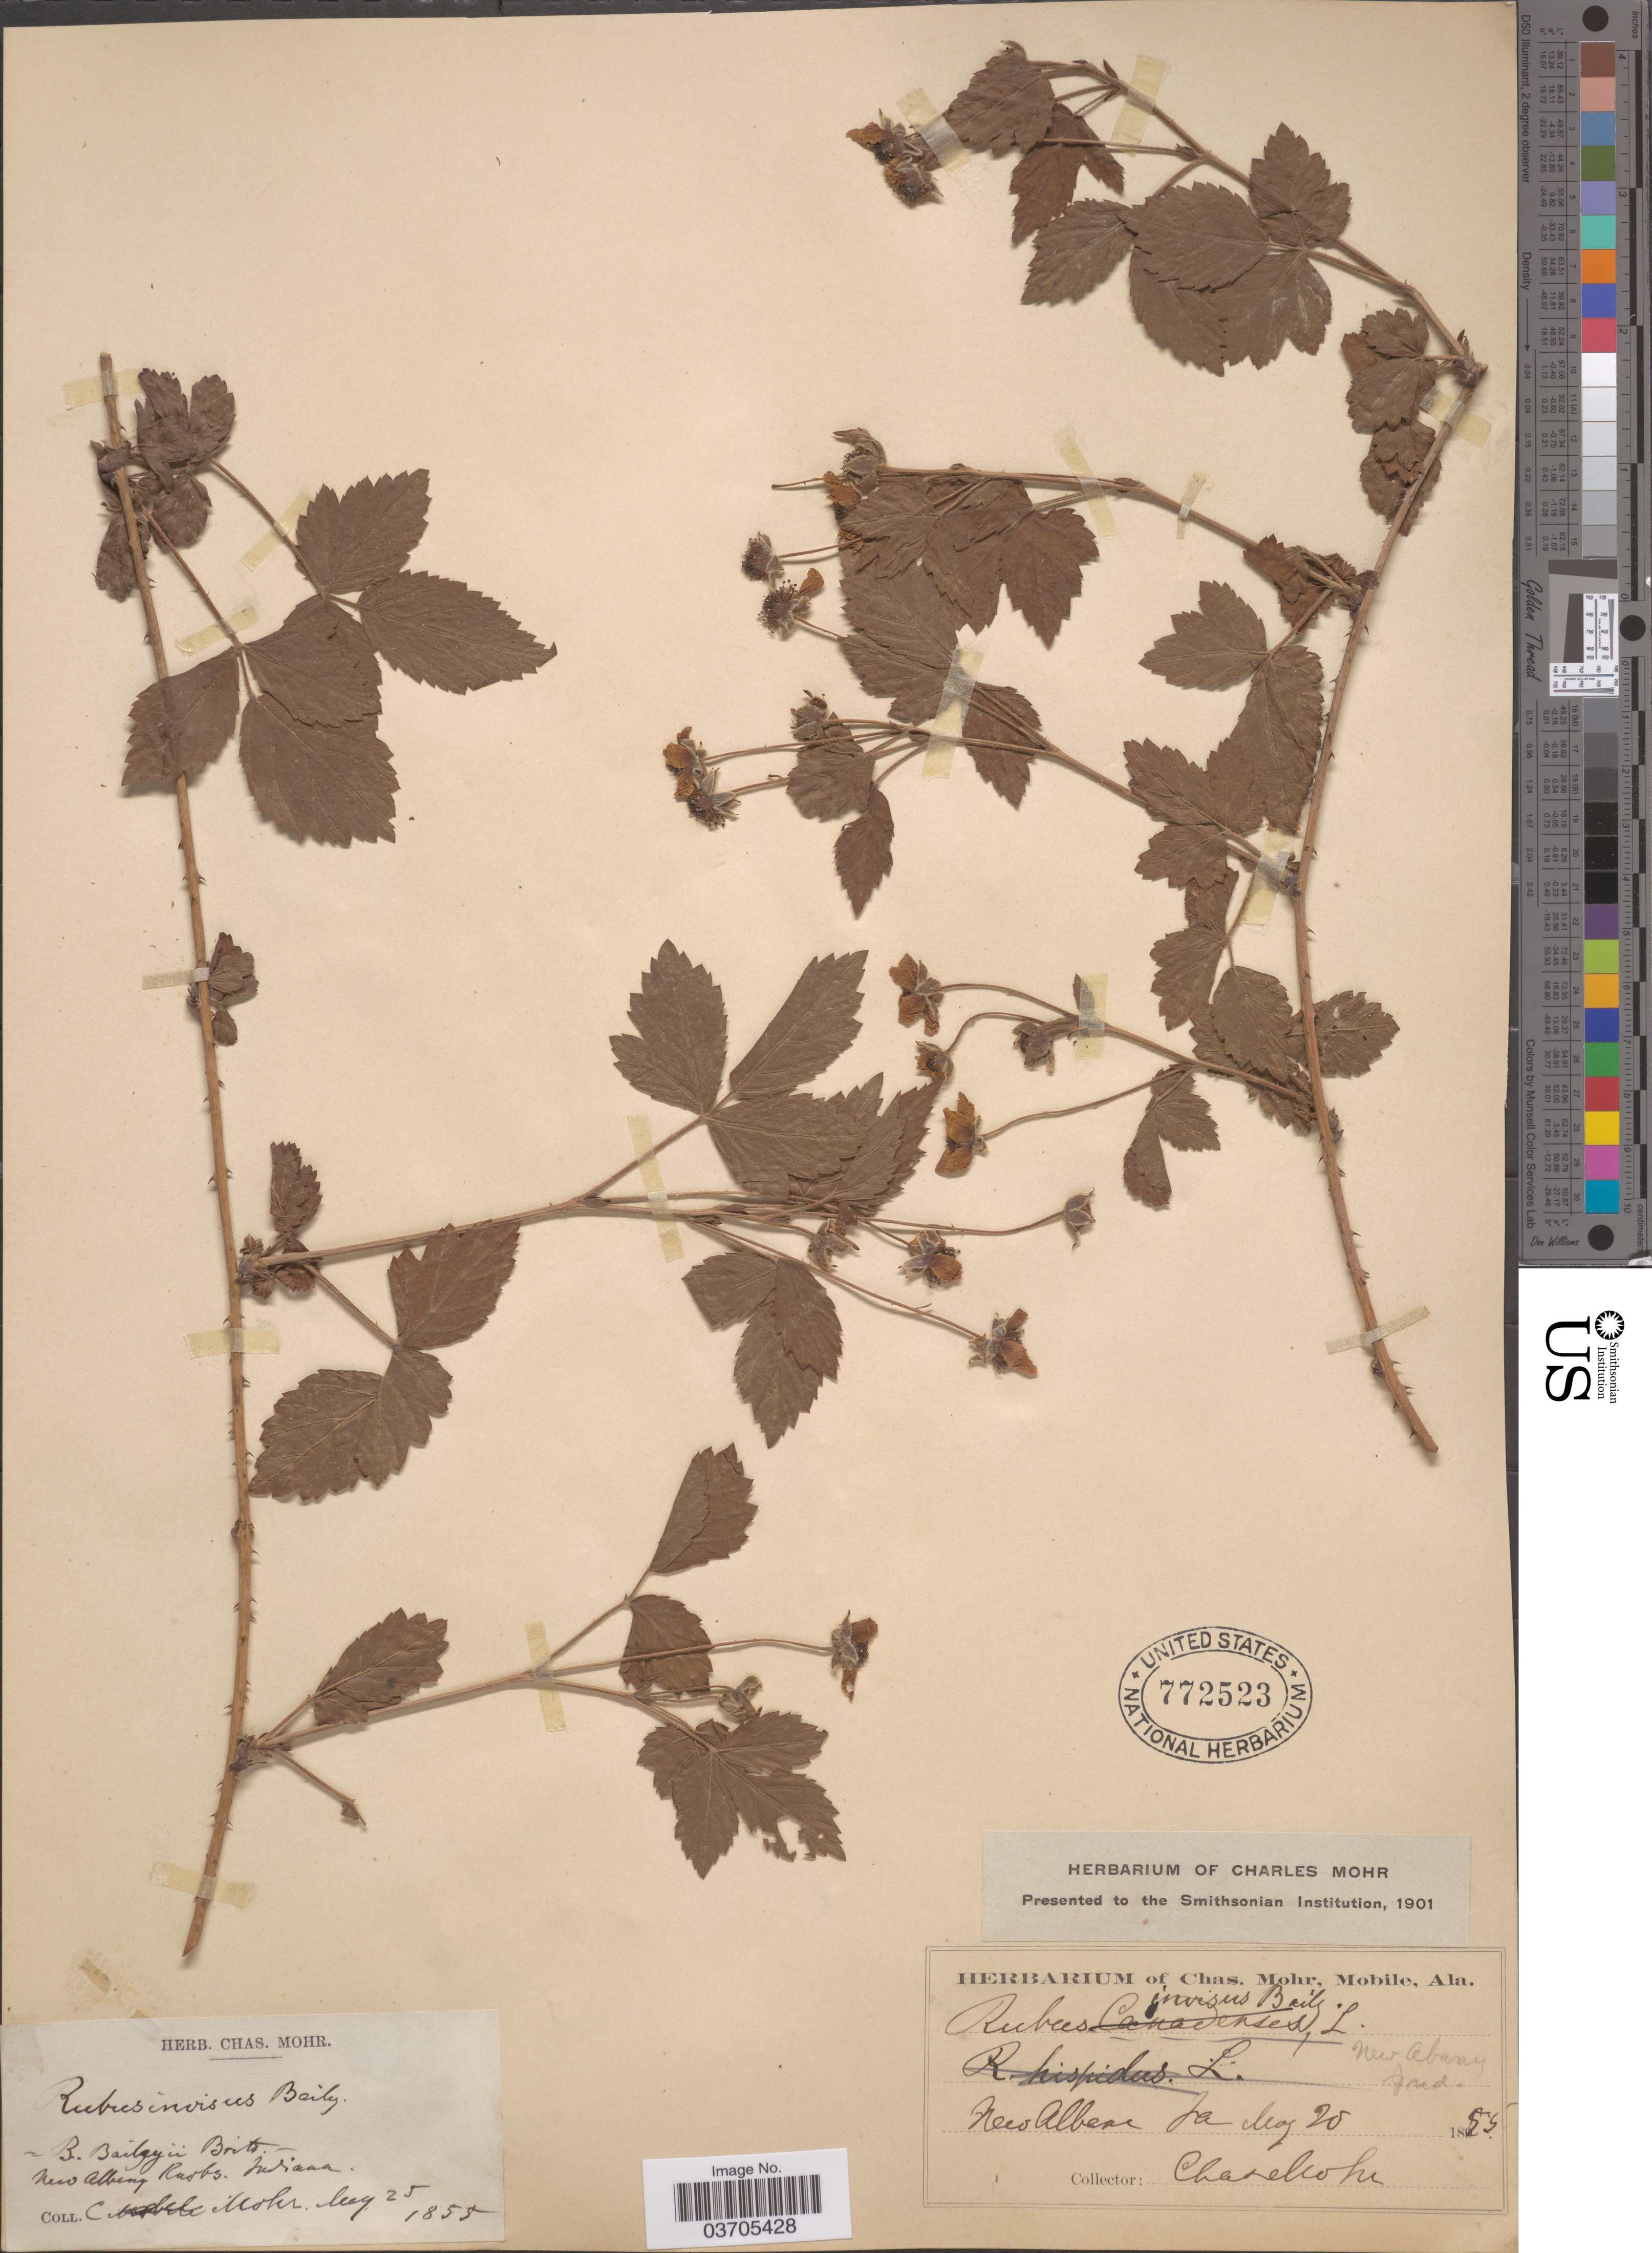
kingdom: Plantae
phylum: Tracheophyta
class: Magnoliopsida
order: Rosales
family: Rosaceae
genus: Rubus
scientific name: Rubus meracus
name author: L.H. Bailey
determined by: Widrlechner, M. P.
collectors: Mohr, C. T. (herbarium)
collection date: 1855-05-25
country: United States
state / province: Indiana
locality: New Albany.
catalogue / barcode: US 772523